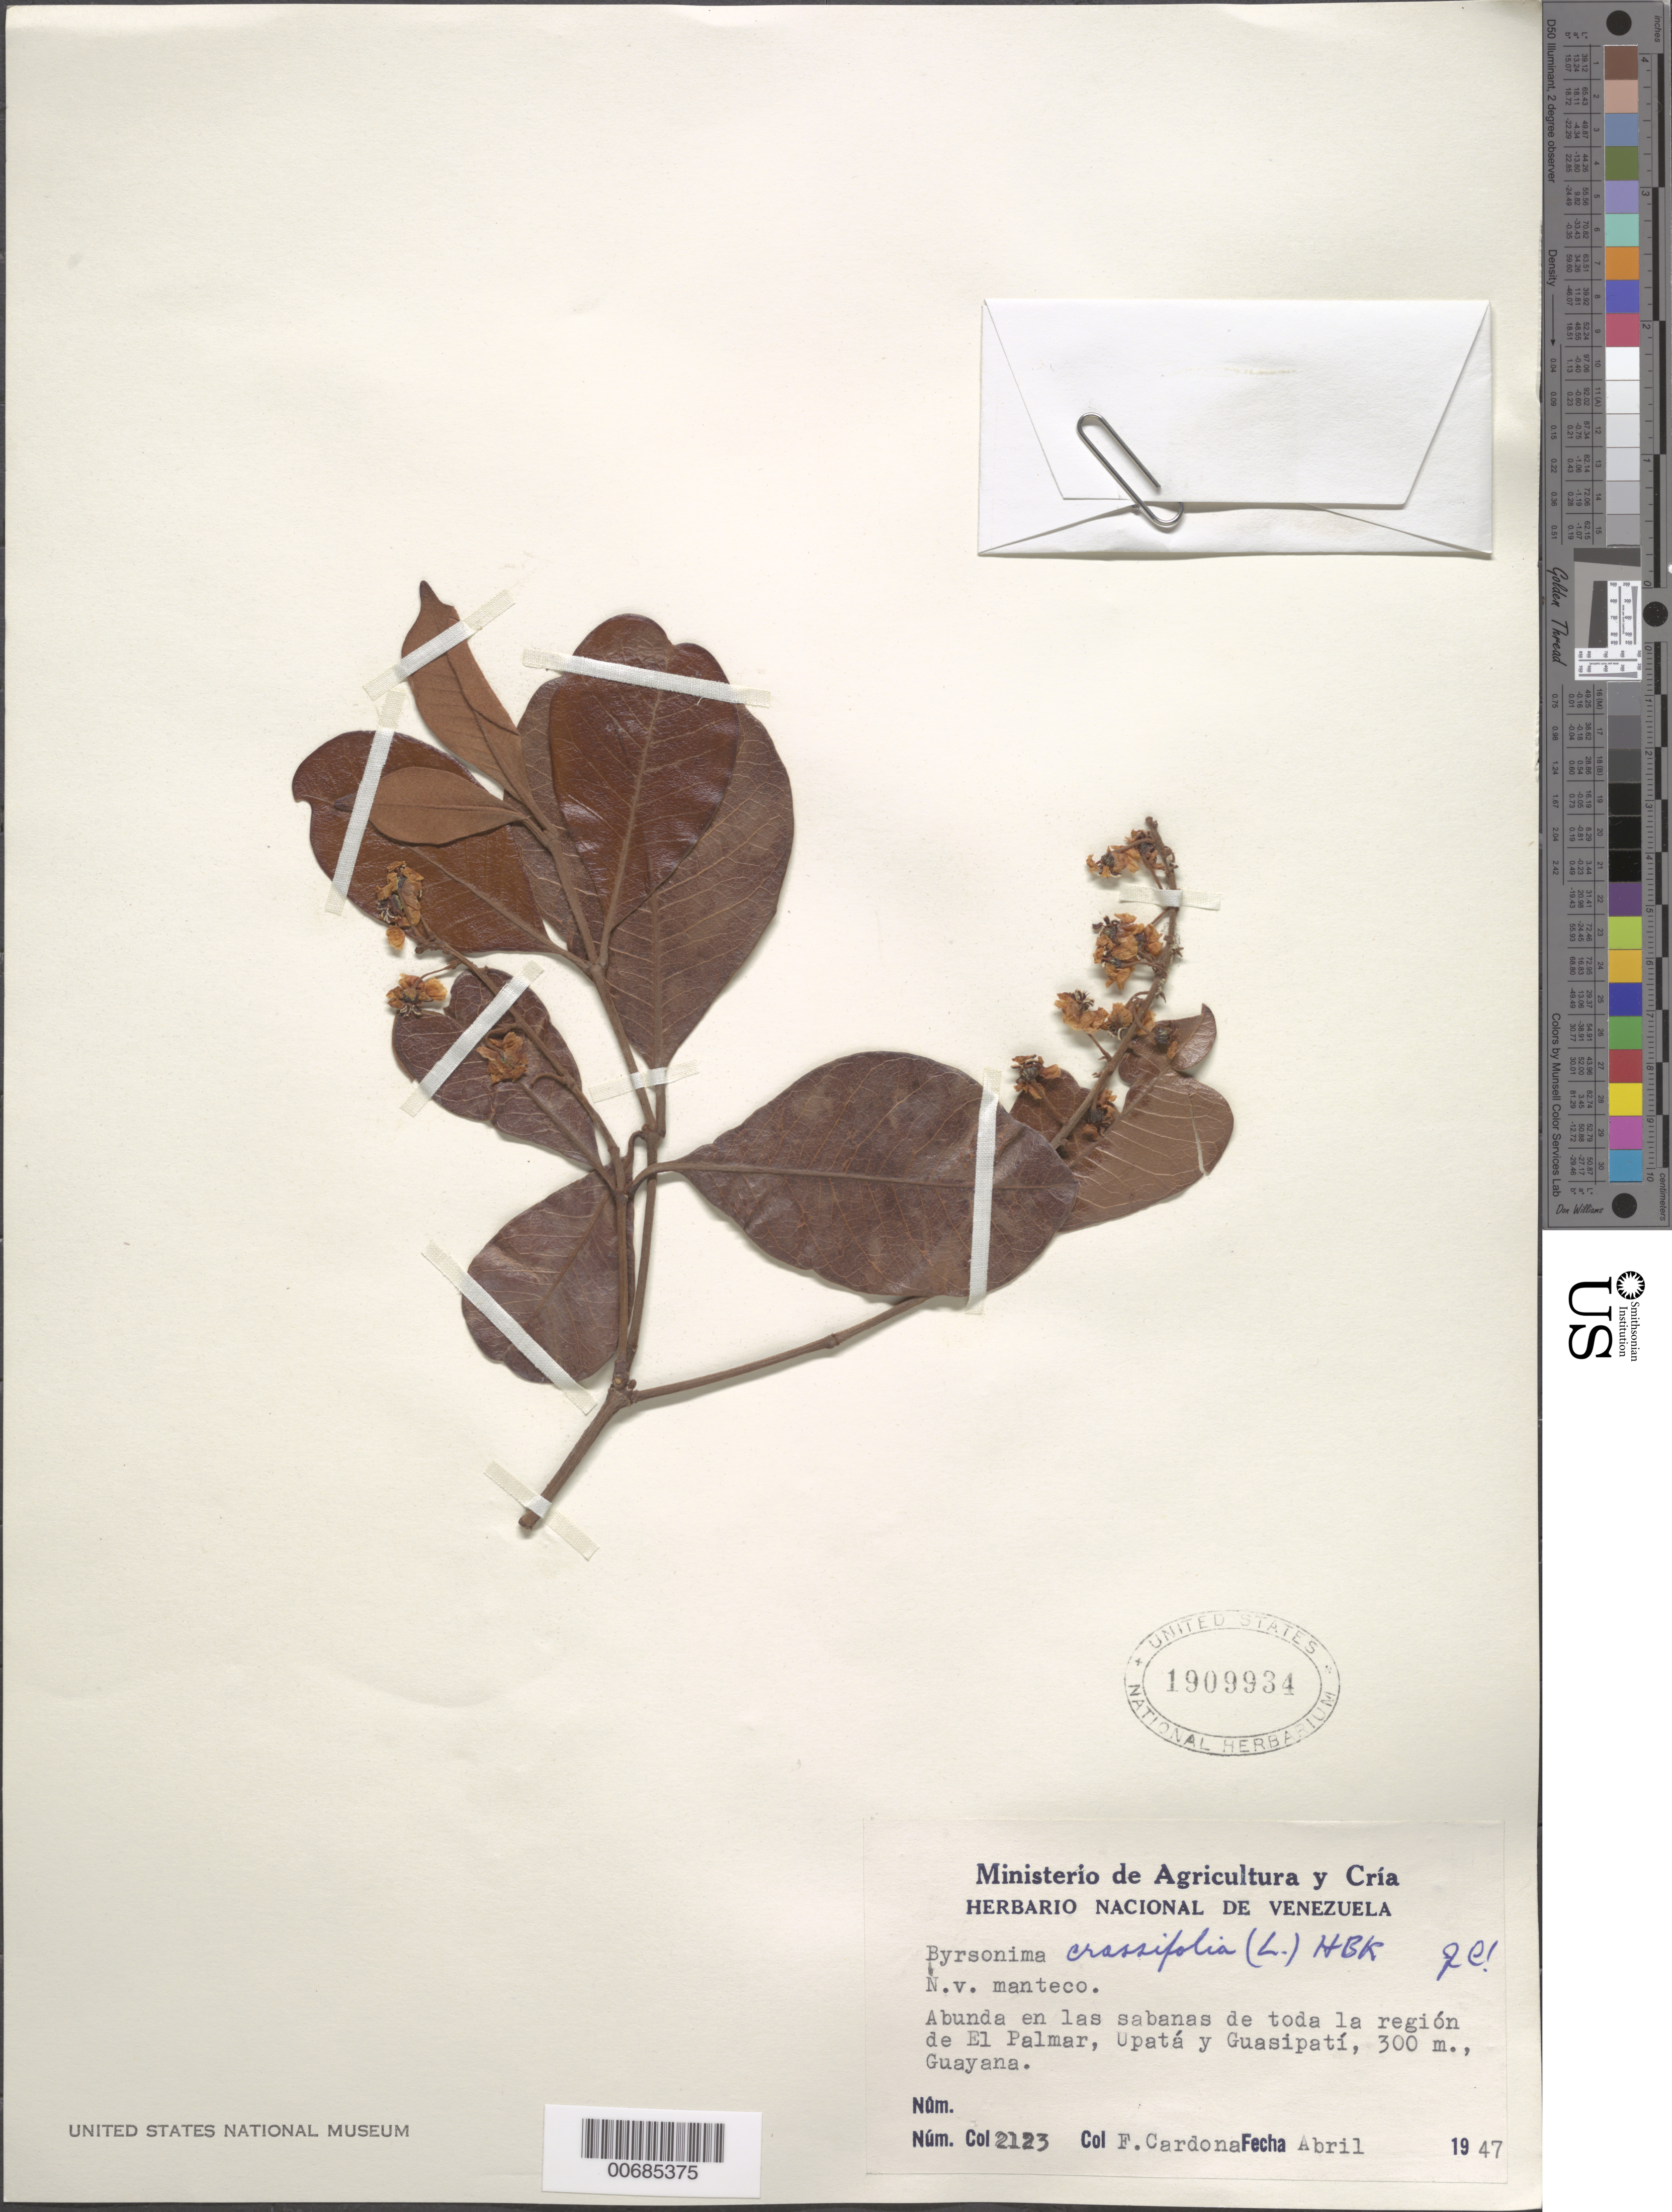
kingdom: Plantae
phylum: Tracheophyta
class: Magnoliopsida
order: Malpighiales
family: Malpighiaceae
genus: Byrsonima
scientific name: Byrsonima crassifolia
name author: (L.) Kunth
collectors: F. Cardona Puig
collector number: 2123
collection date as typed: Apr-47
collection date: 1947-04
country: Venezuela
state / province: Bolívar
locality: El Palmar, entre Upata y Guasipati, Guayana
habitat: Savanna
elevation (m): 300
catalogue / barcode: US 1909934